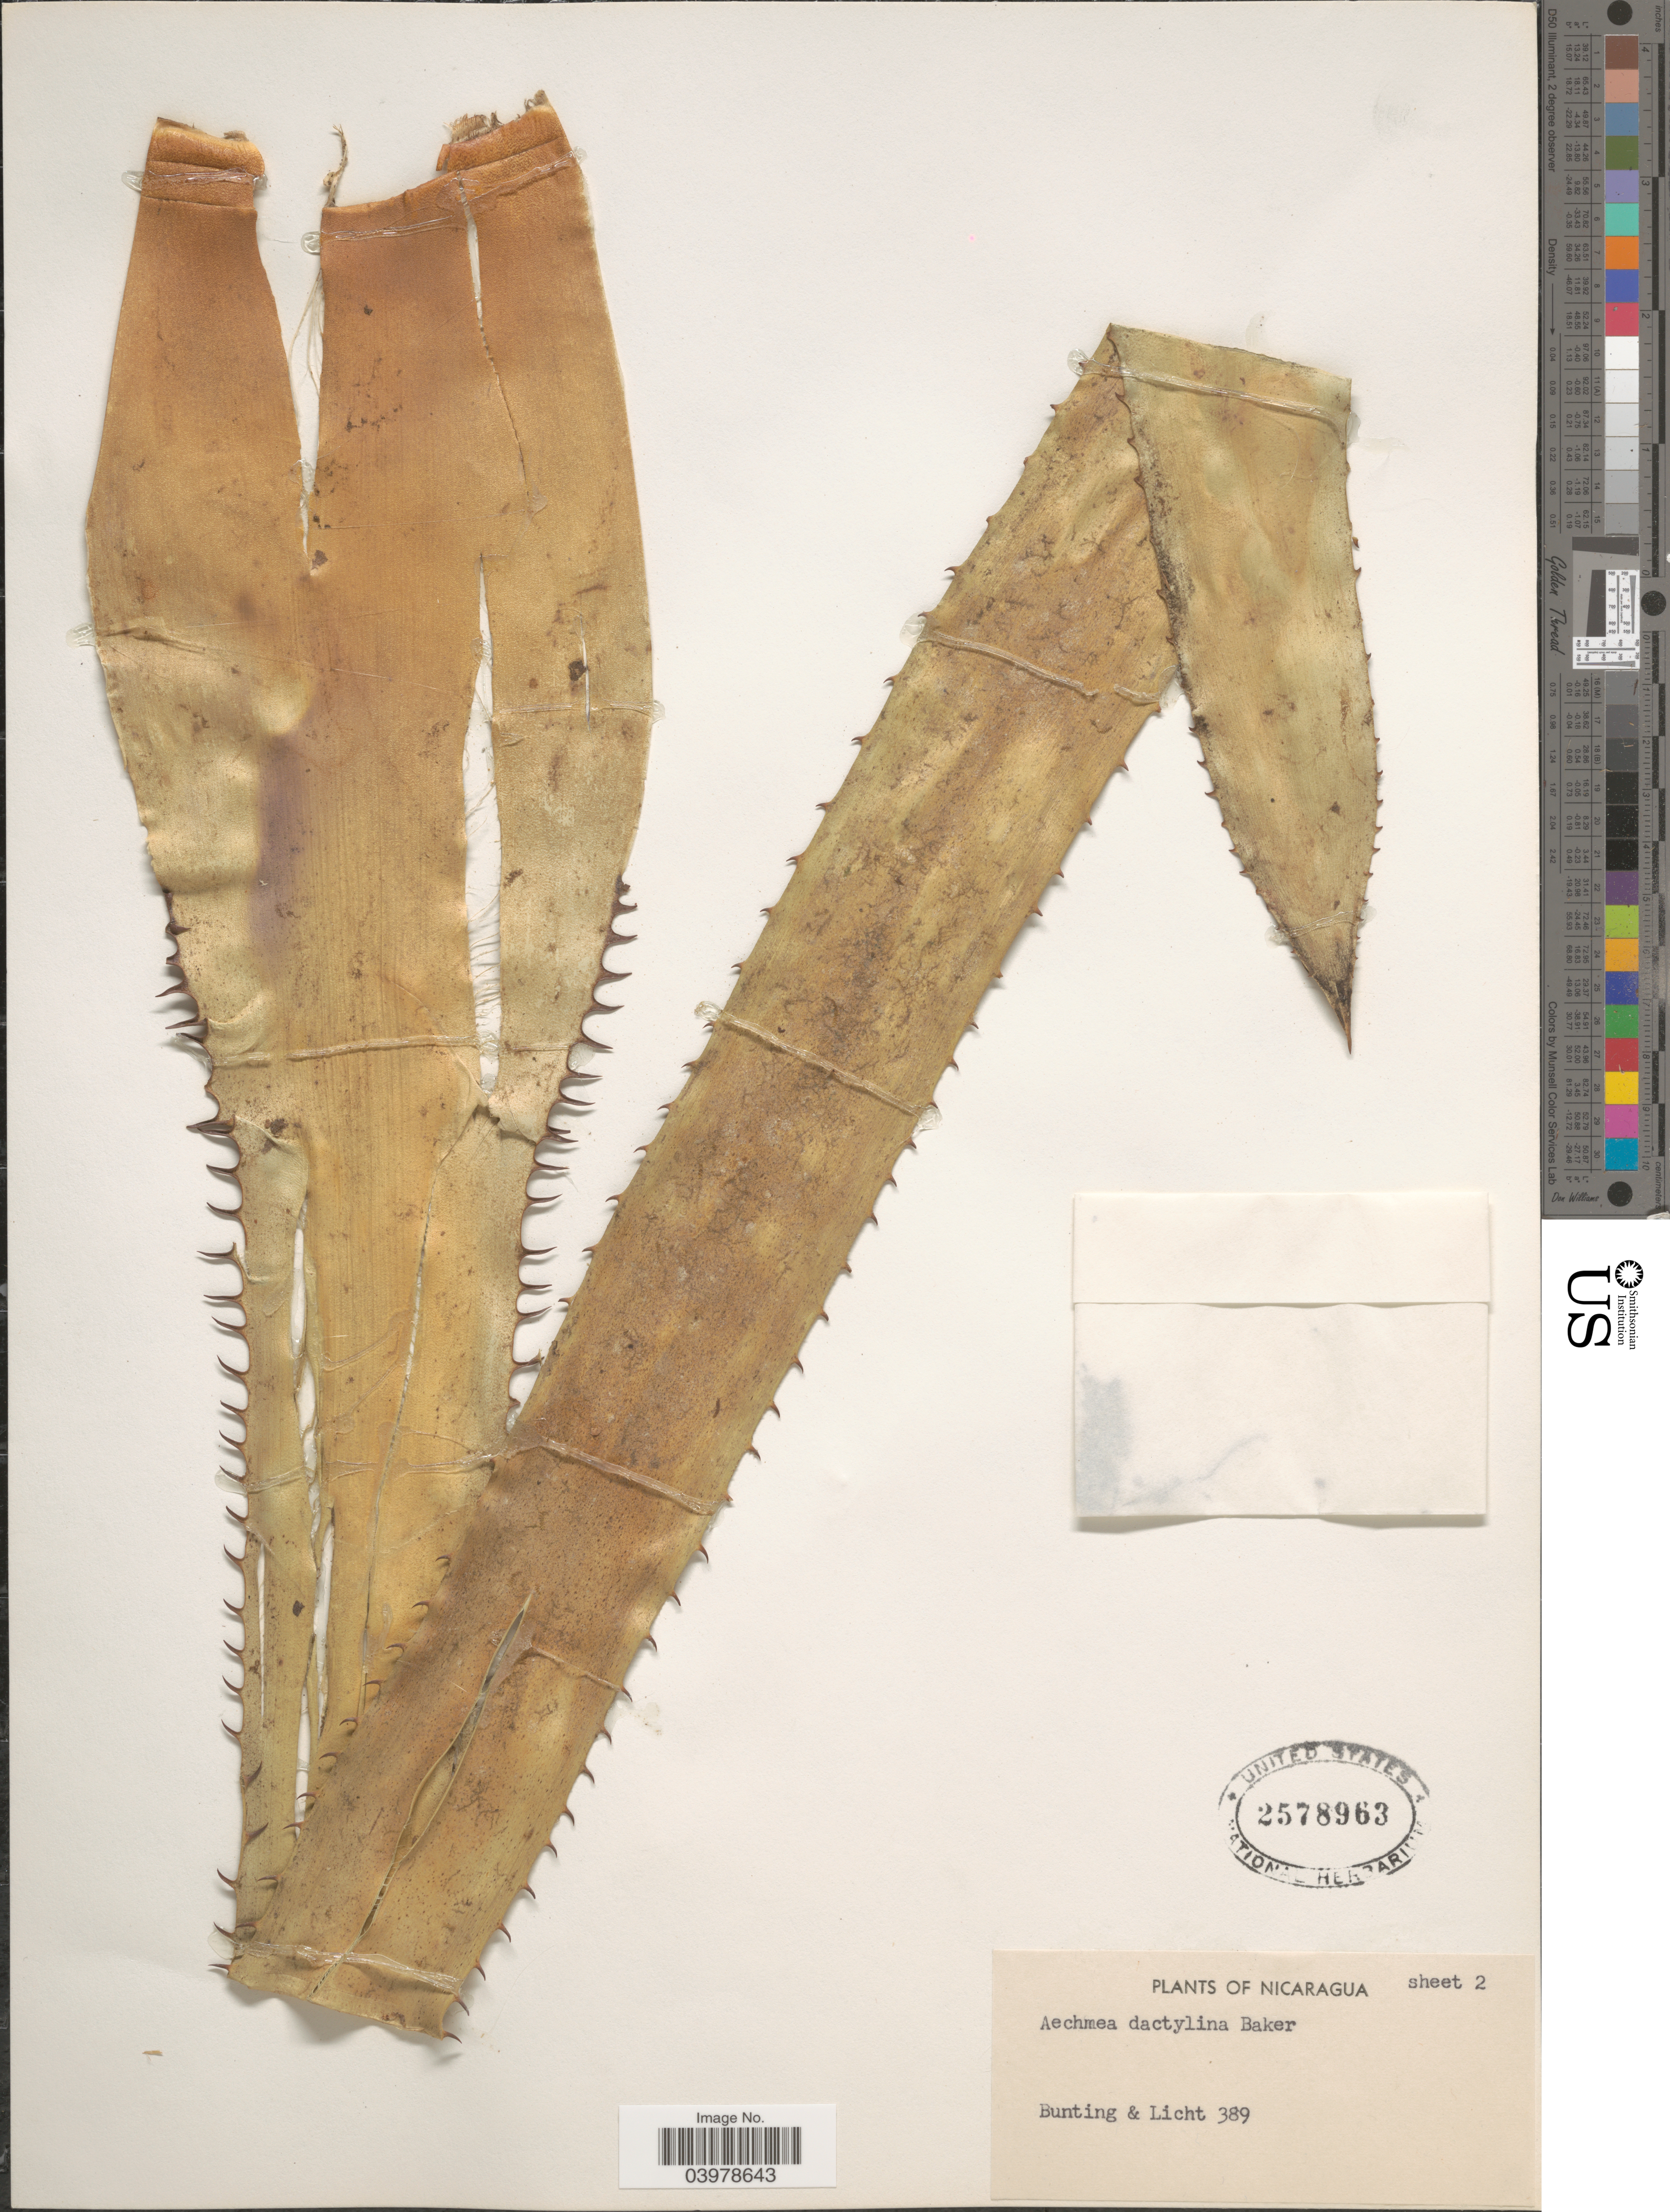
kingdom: Plantae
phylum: Tracheophyta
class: Liliopsida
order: Poales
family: Bromeliaceae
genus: Aechmea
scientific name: Aechmea dactylina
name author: Baker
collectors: Bunting, -- & Licht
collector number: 389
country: Nicaragua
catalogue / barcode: US 2578963